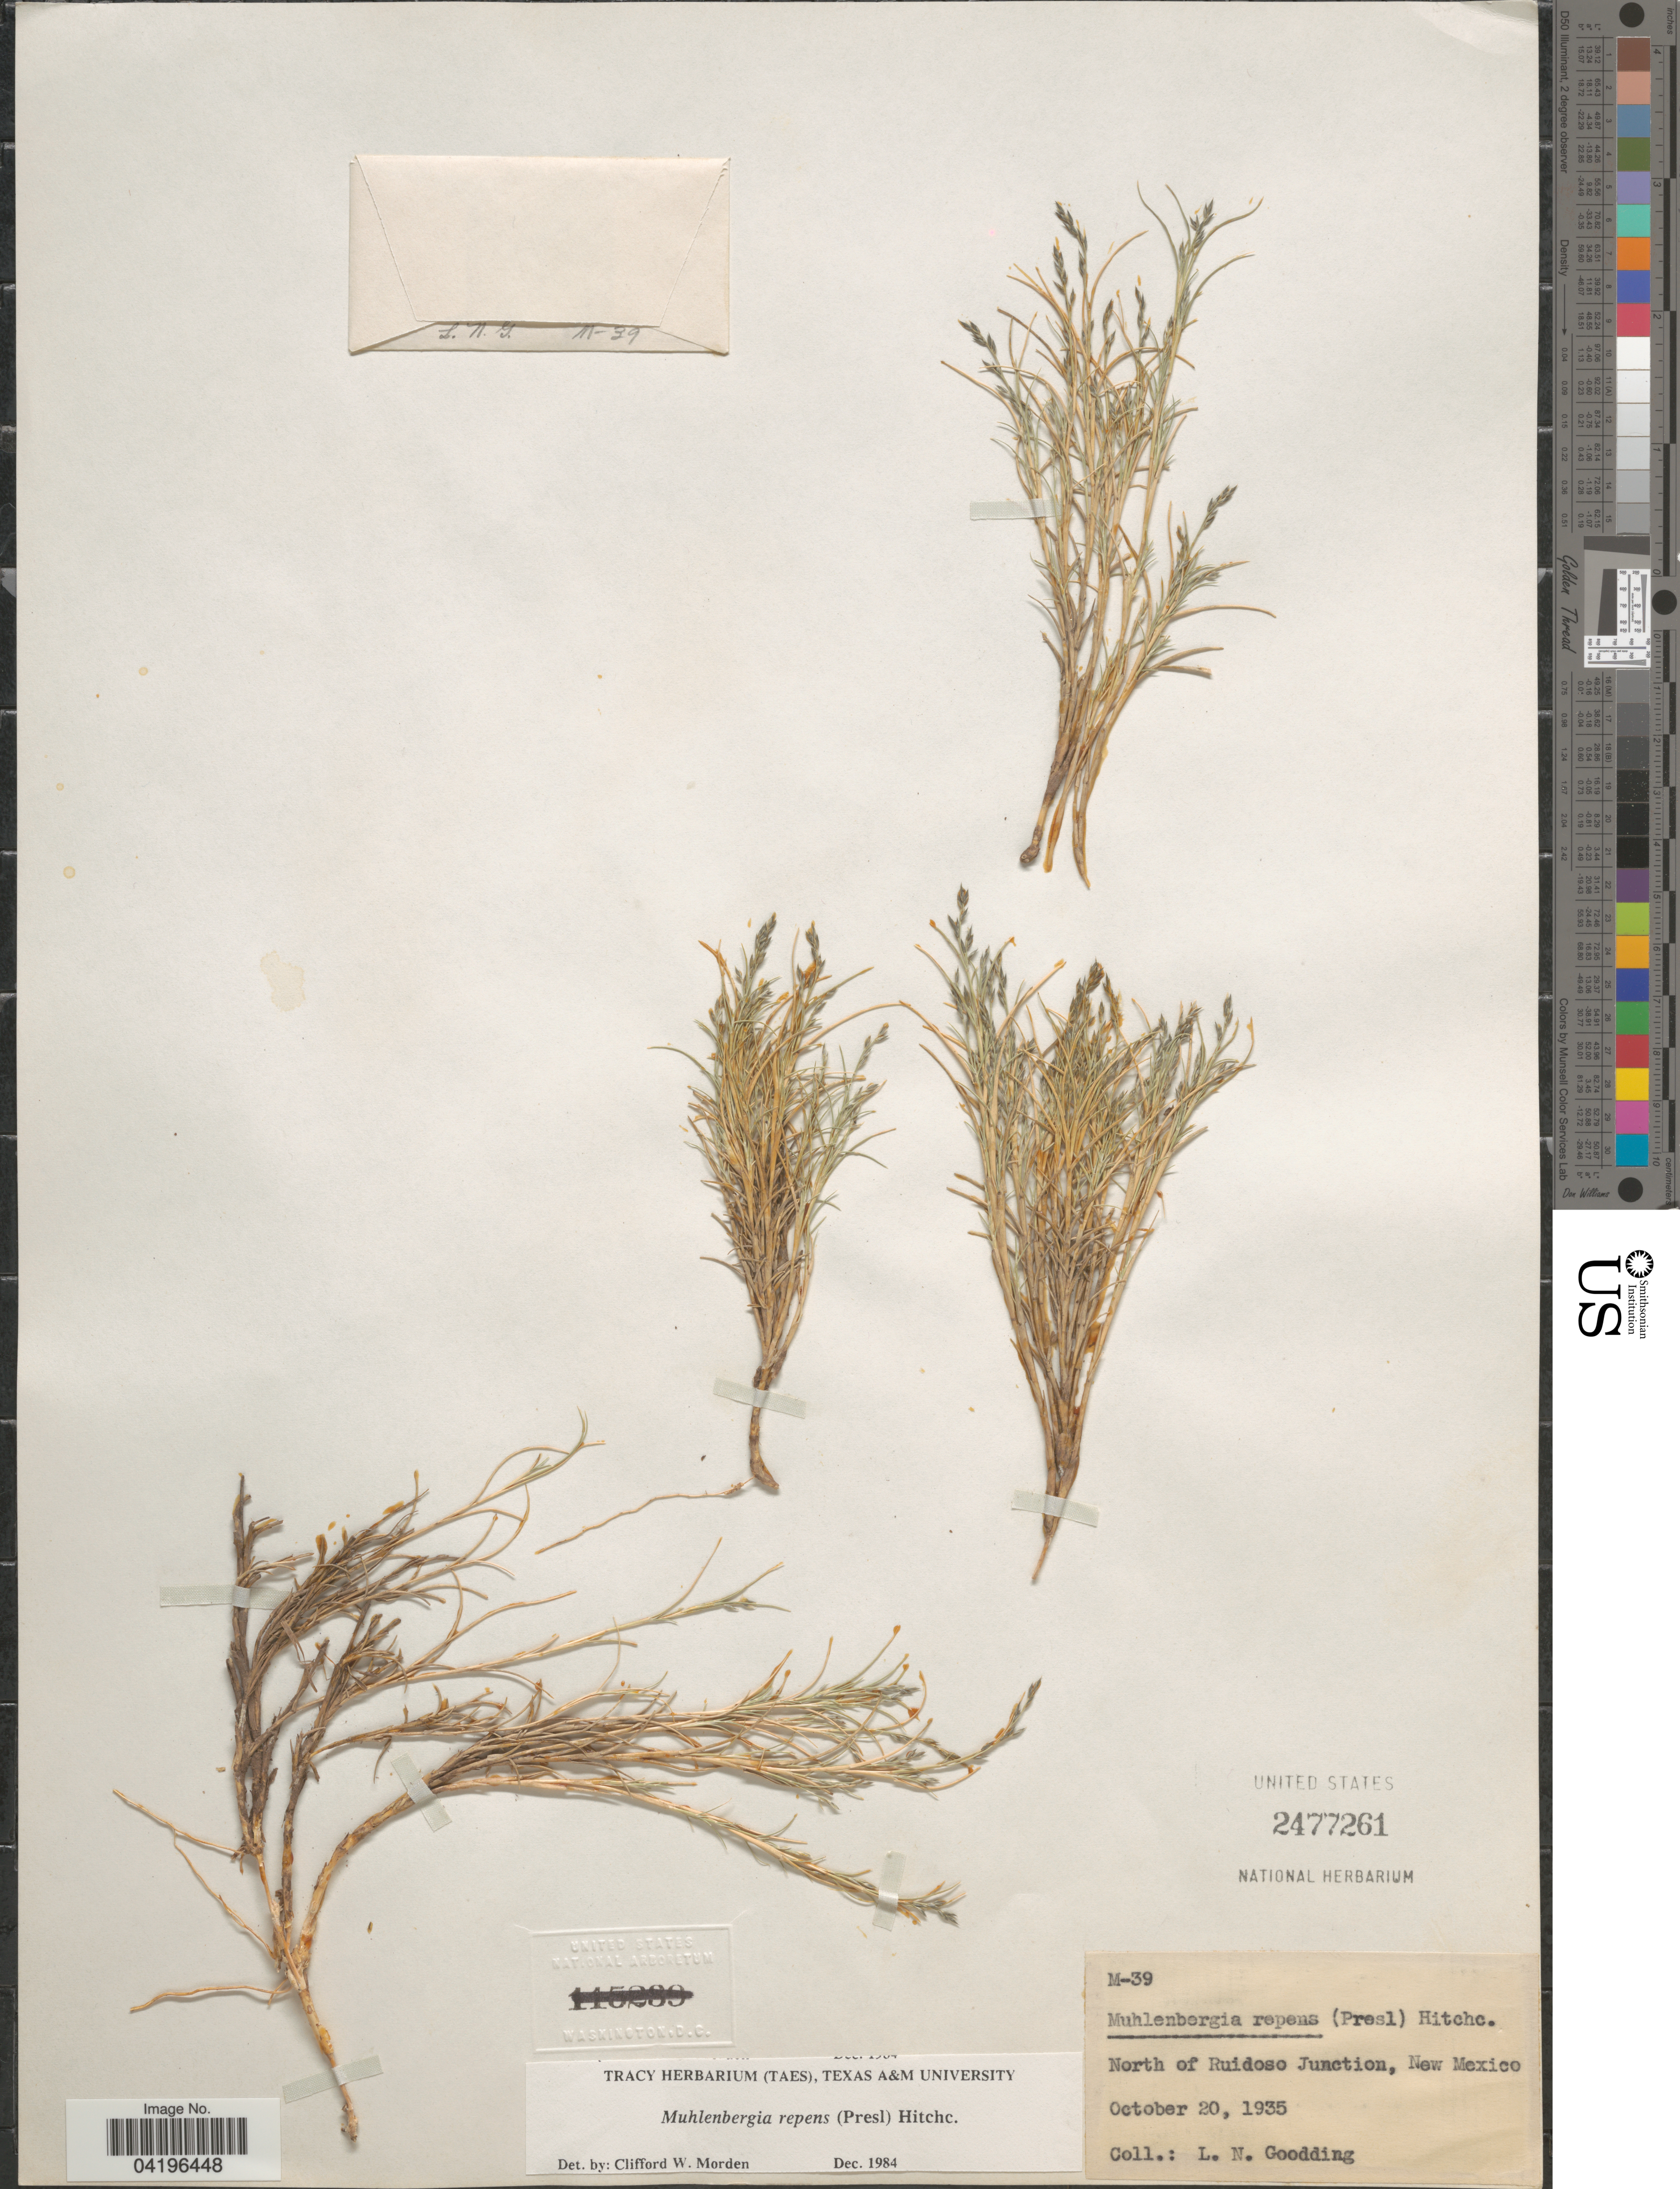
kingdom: Plantae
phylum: Tracheophyta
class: Liliopsida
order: Poales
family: Poaceae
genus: Muhlenbergia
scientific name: Muhlenbergia repens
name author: (J. Presl) Hitchc.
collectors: L. N. Goodding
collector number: M-39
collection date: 1935-10-20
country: United States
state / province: New Mexico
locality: North of Ruidoso Junction.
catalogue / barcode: US 2477261